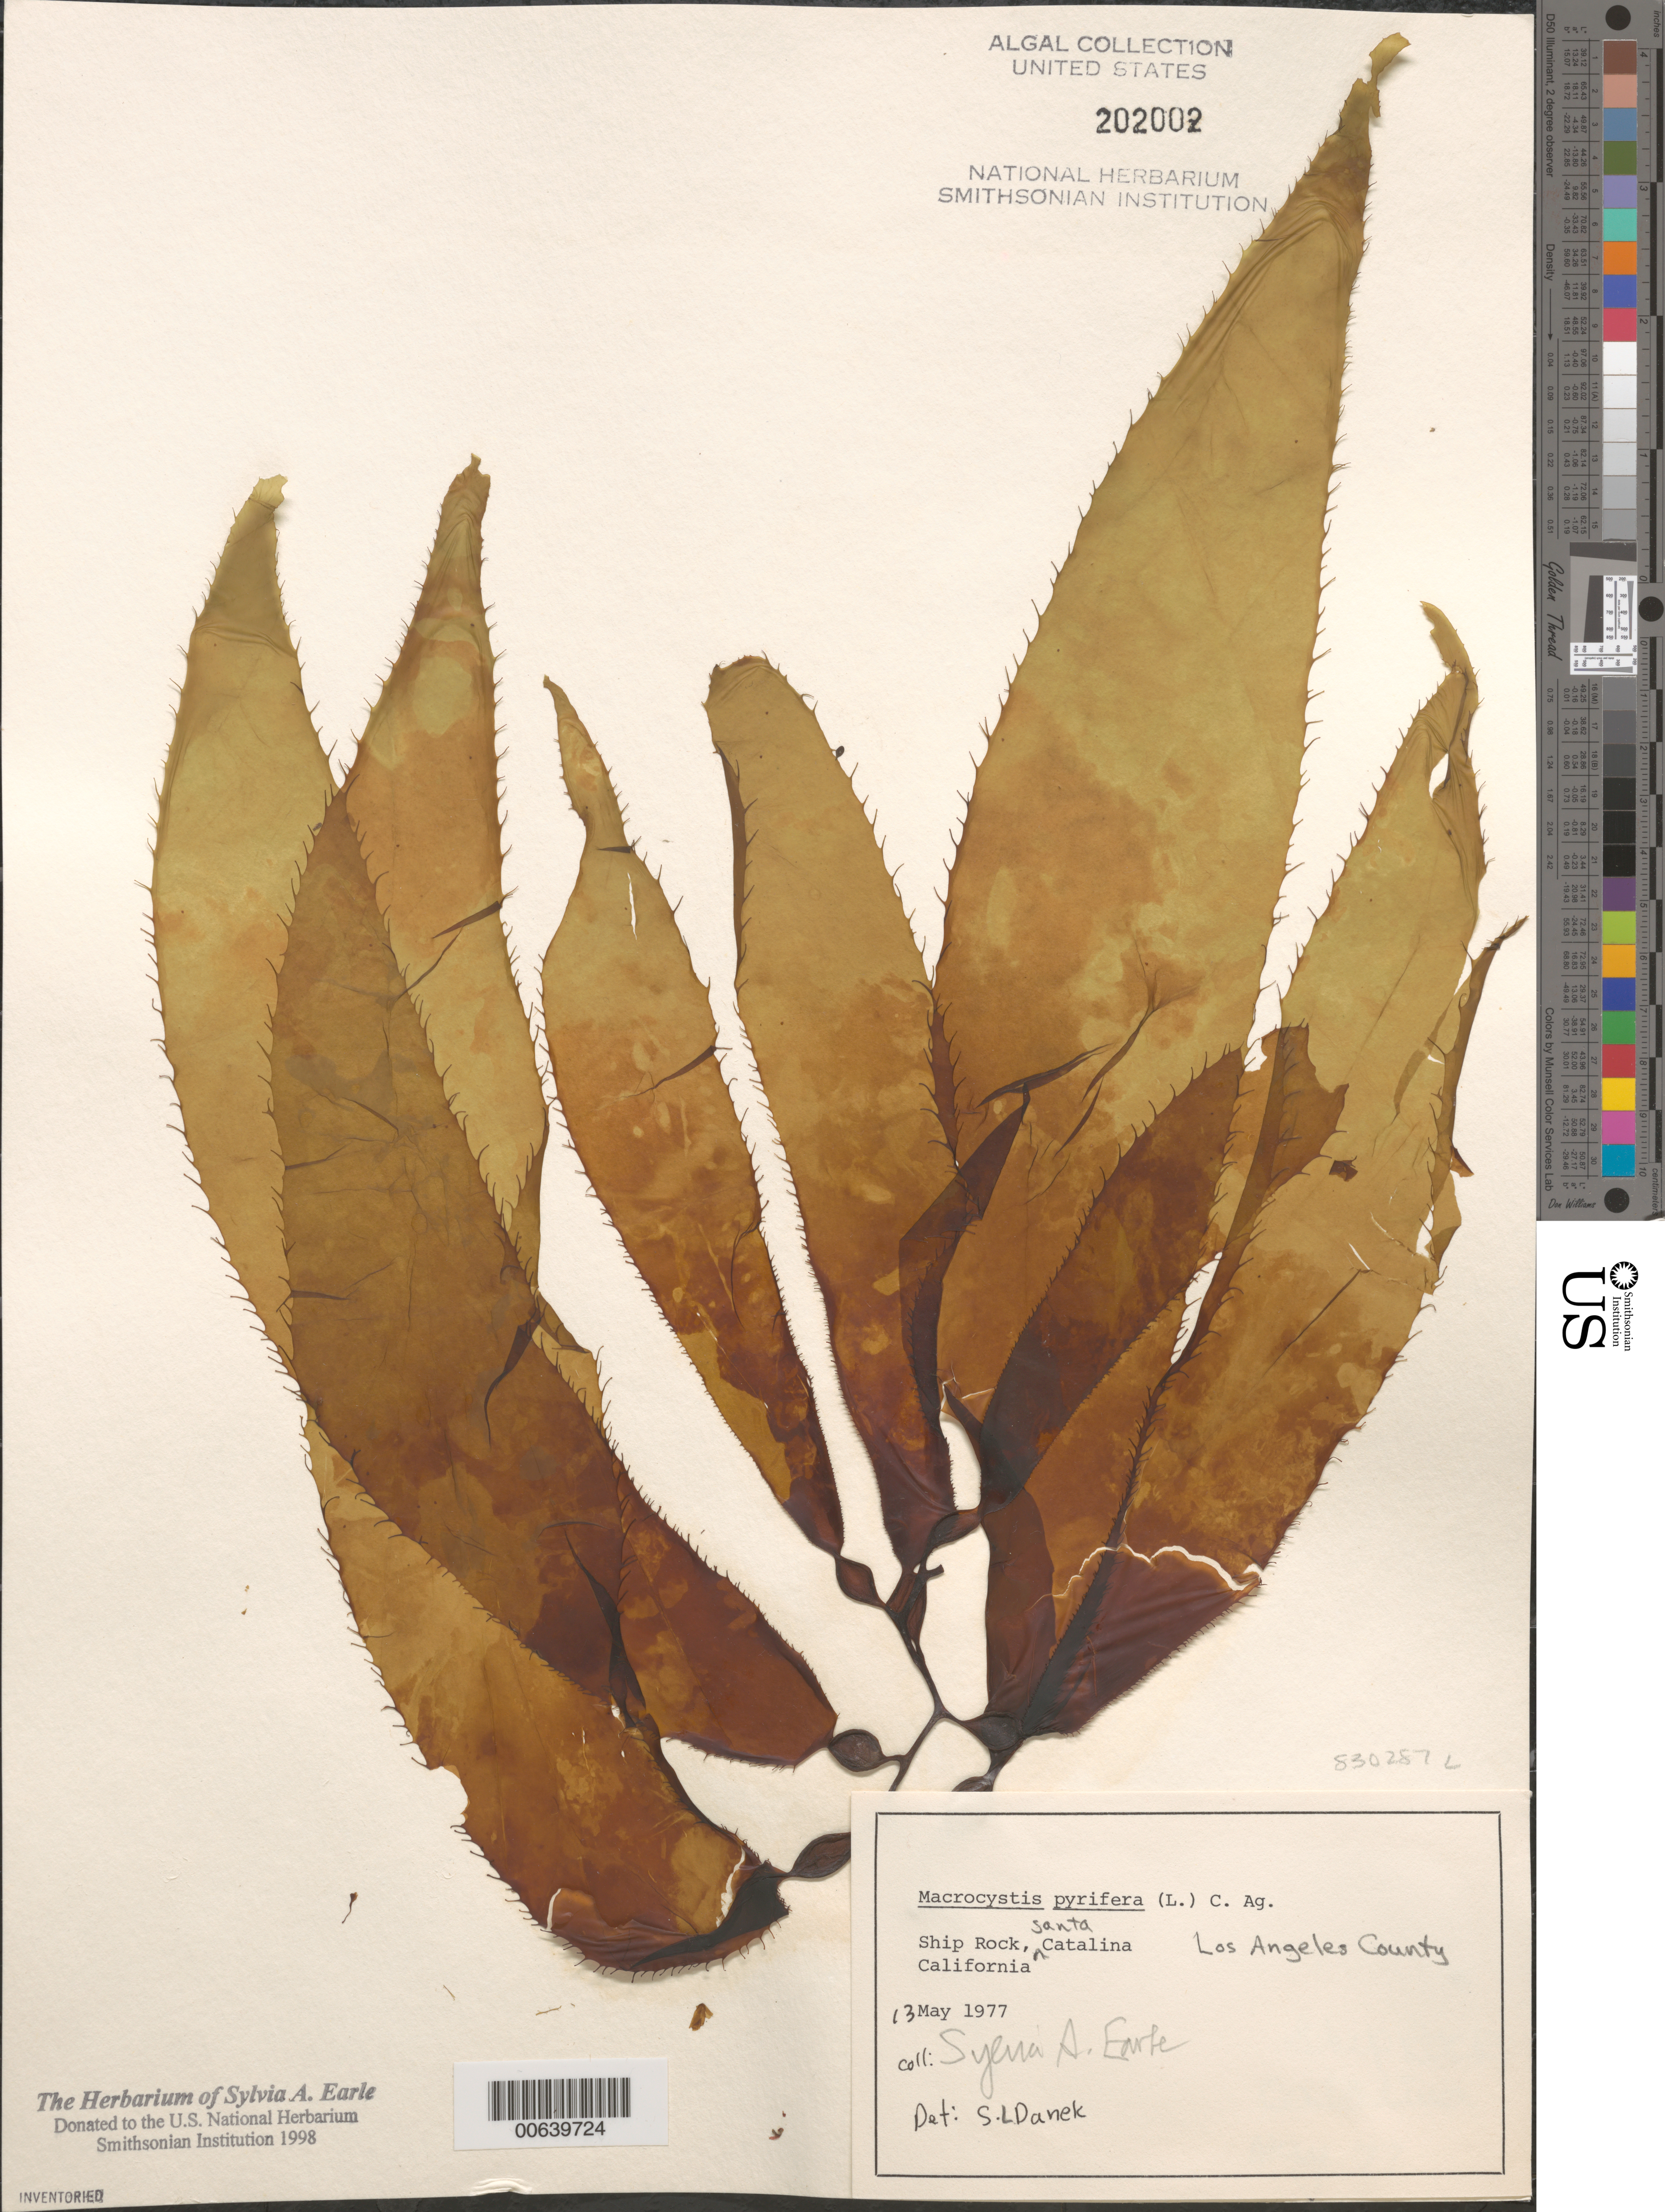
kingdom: Chromista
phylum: Ochrophyta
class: Phaeophyceae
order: Laminariales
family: Laminariaceae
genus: Macrocystis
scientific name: Macrocystis pyrifera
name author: (L.) C. Agardh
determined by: Danek, S. L.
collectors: S. A. Earle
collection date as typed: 13 May 1977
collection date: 1977-05-13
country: United States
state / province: California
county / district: Los Angeles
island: Santa Catalina Island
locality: Ship Rock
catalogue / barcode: US 202002